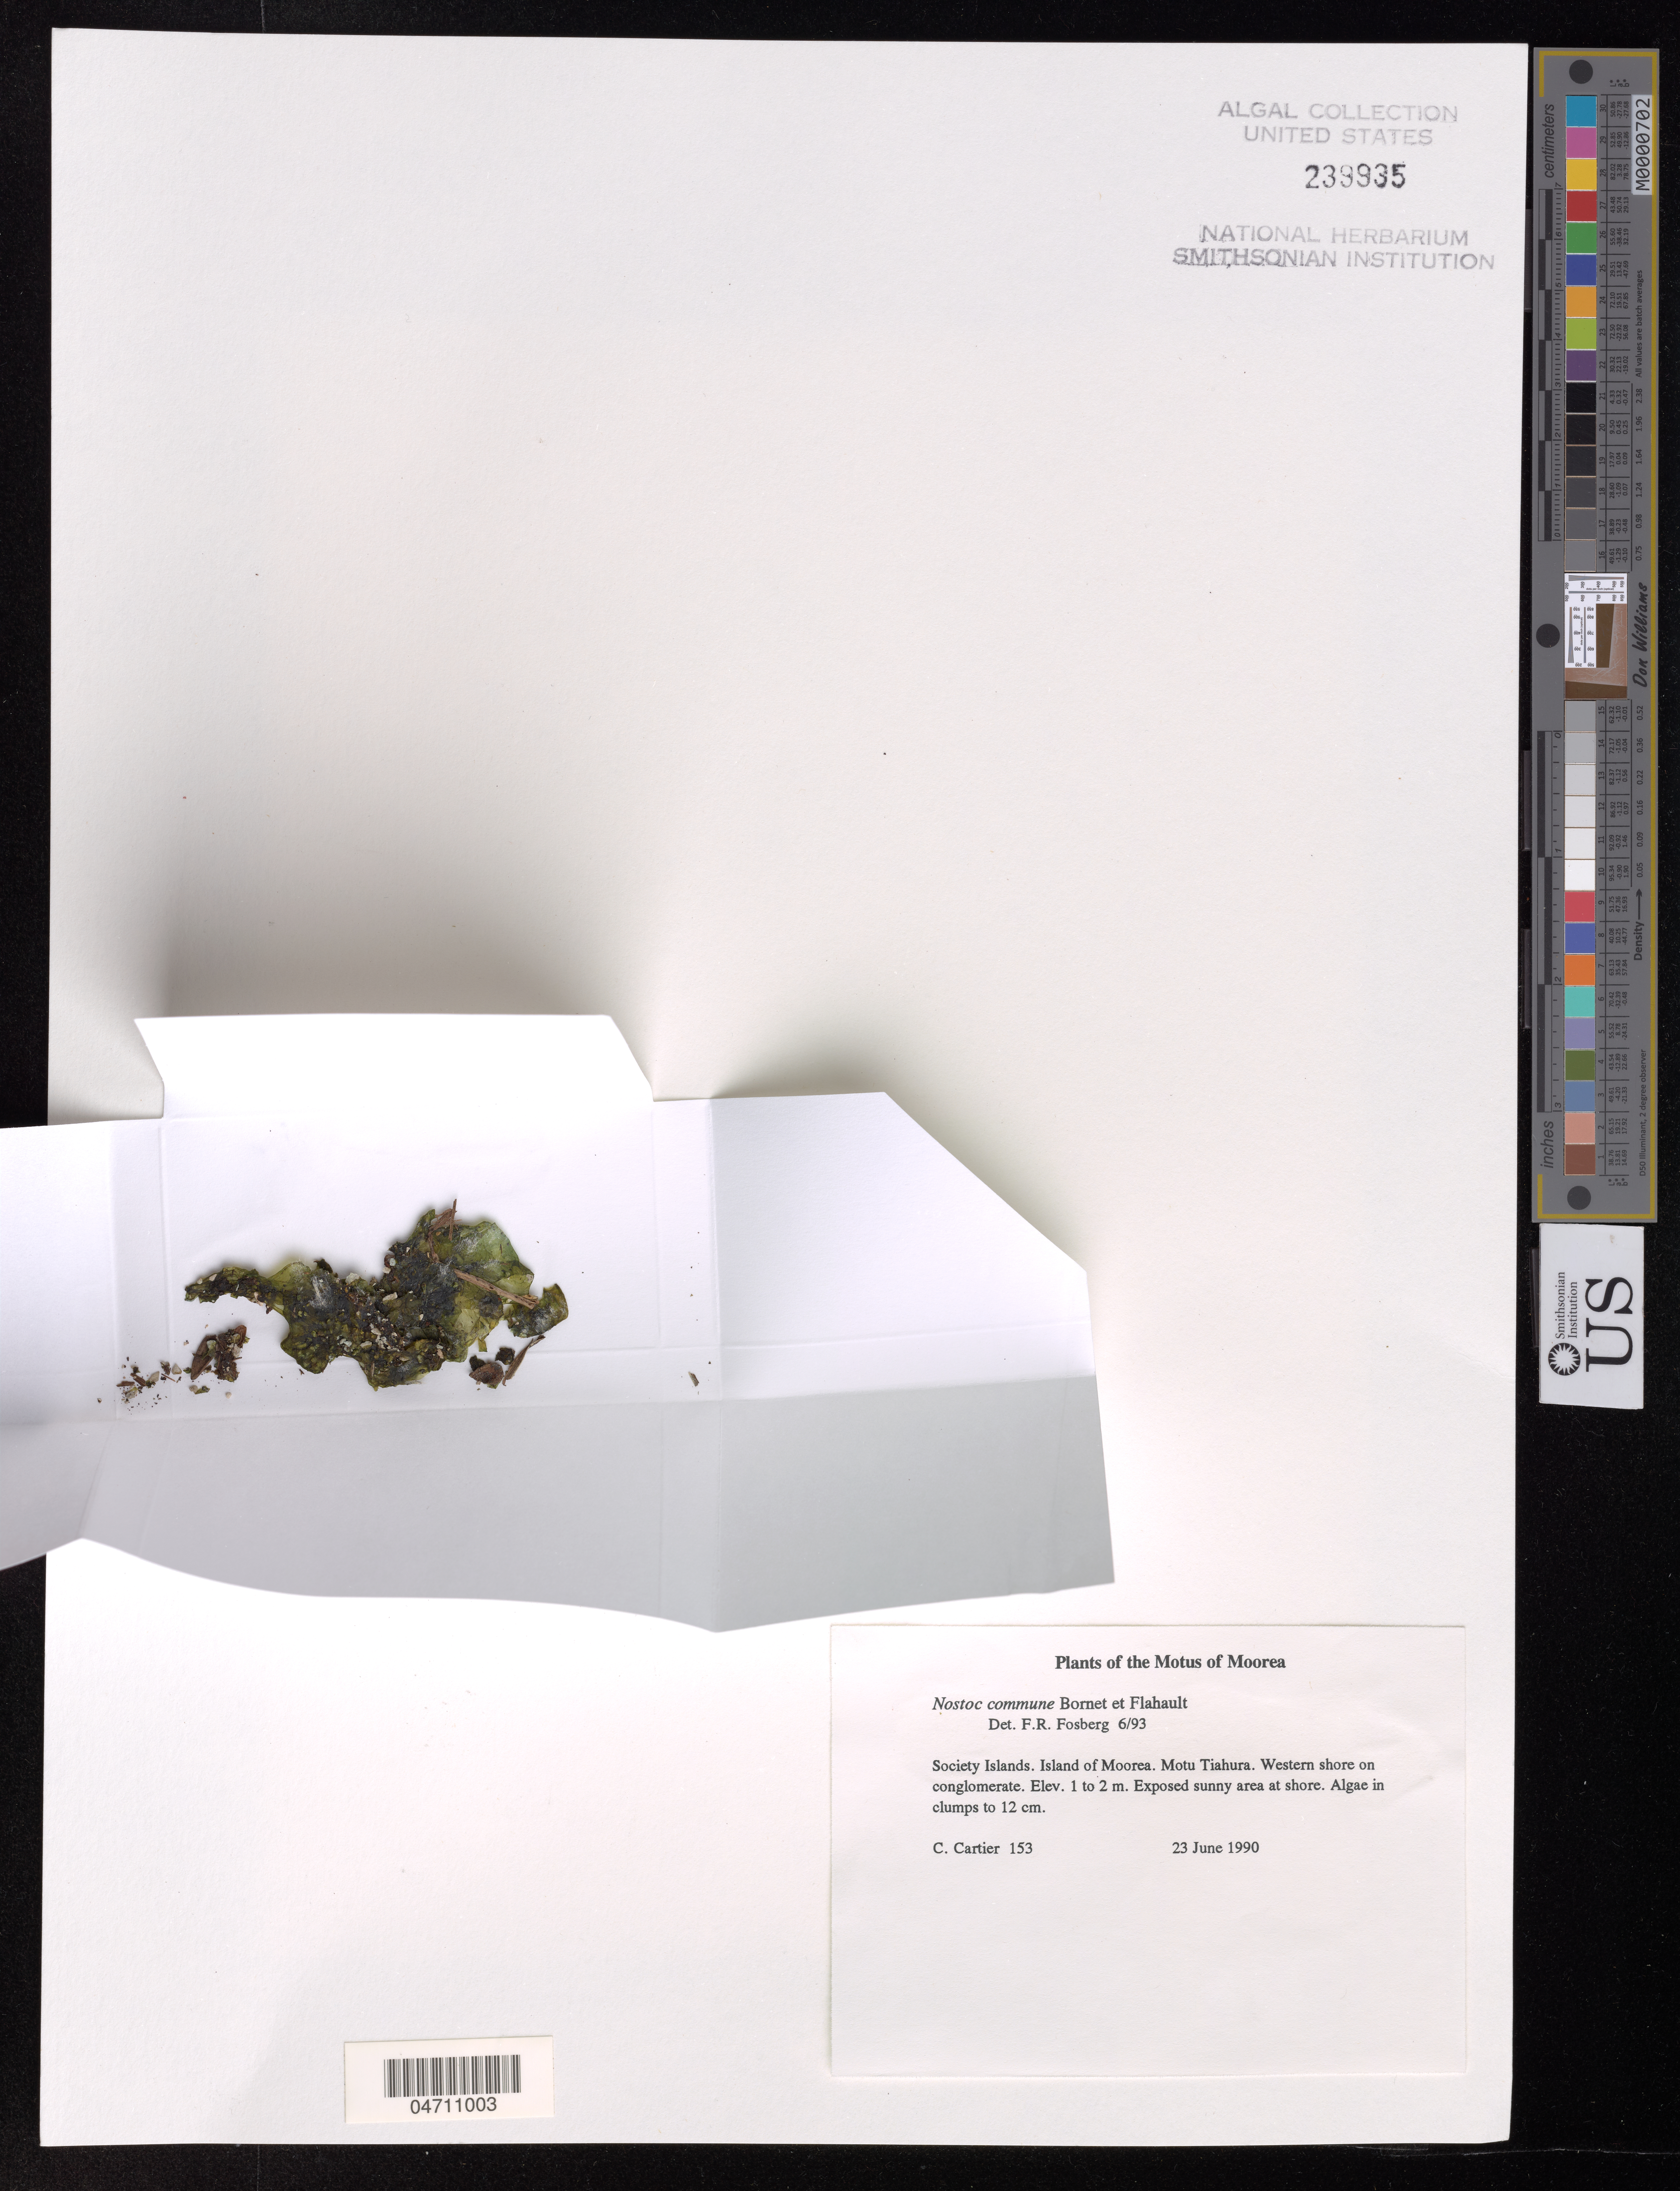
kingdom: Bacteria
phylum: Cyanobacteria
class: Cyanobacteriia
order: Cyanobacteriales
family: Nostocaceae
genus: Nostoc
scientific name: Nostoc commune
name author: Vaucher ex Bornet & Flahault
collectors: C. Cartier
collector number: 6/93/153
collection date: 1990-06-23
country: French Polynesia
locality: The Motus of Moorea, Society Islands. Island of Moorea. Motu Tiahura. Western shore on conglomerate.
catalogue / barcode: US 239935